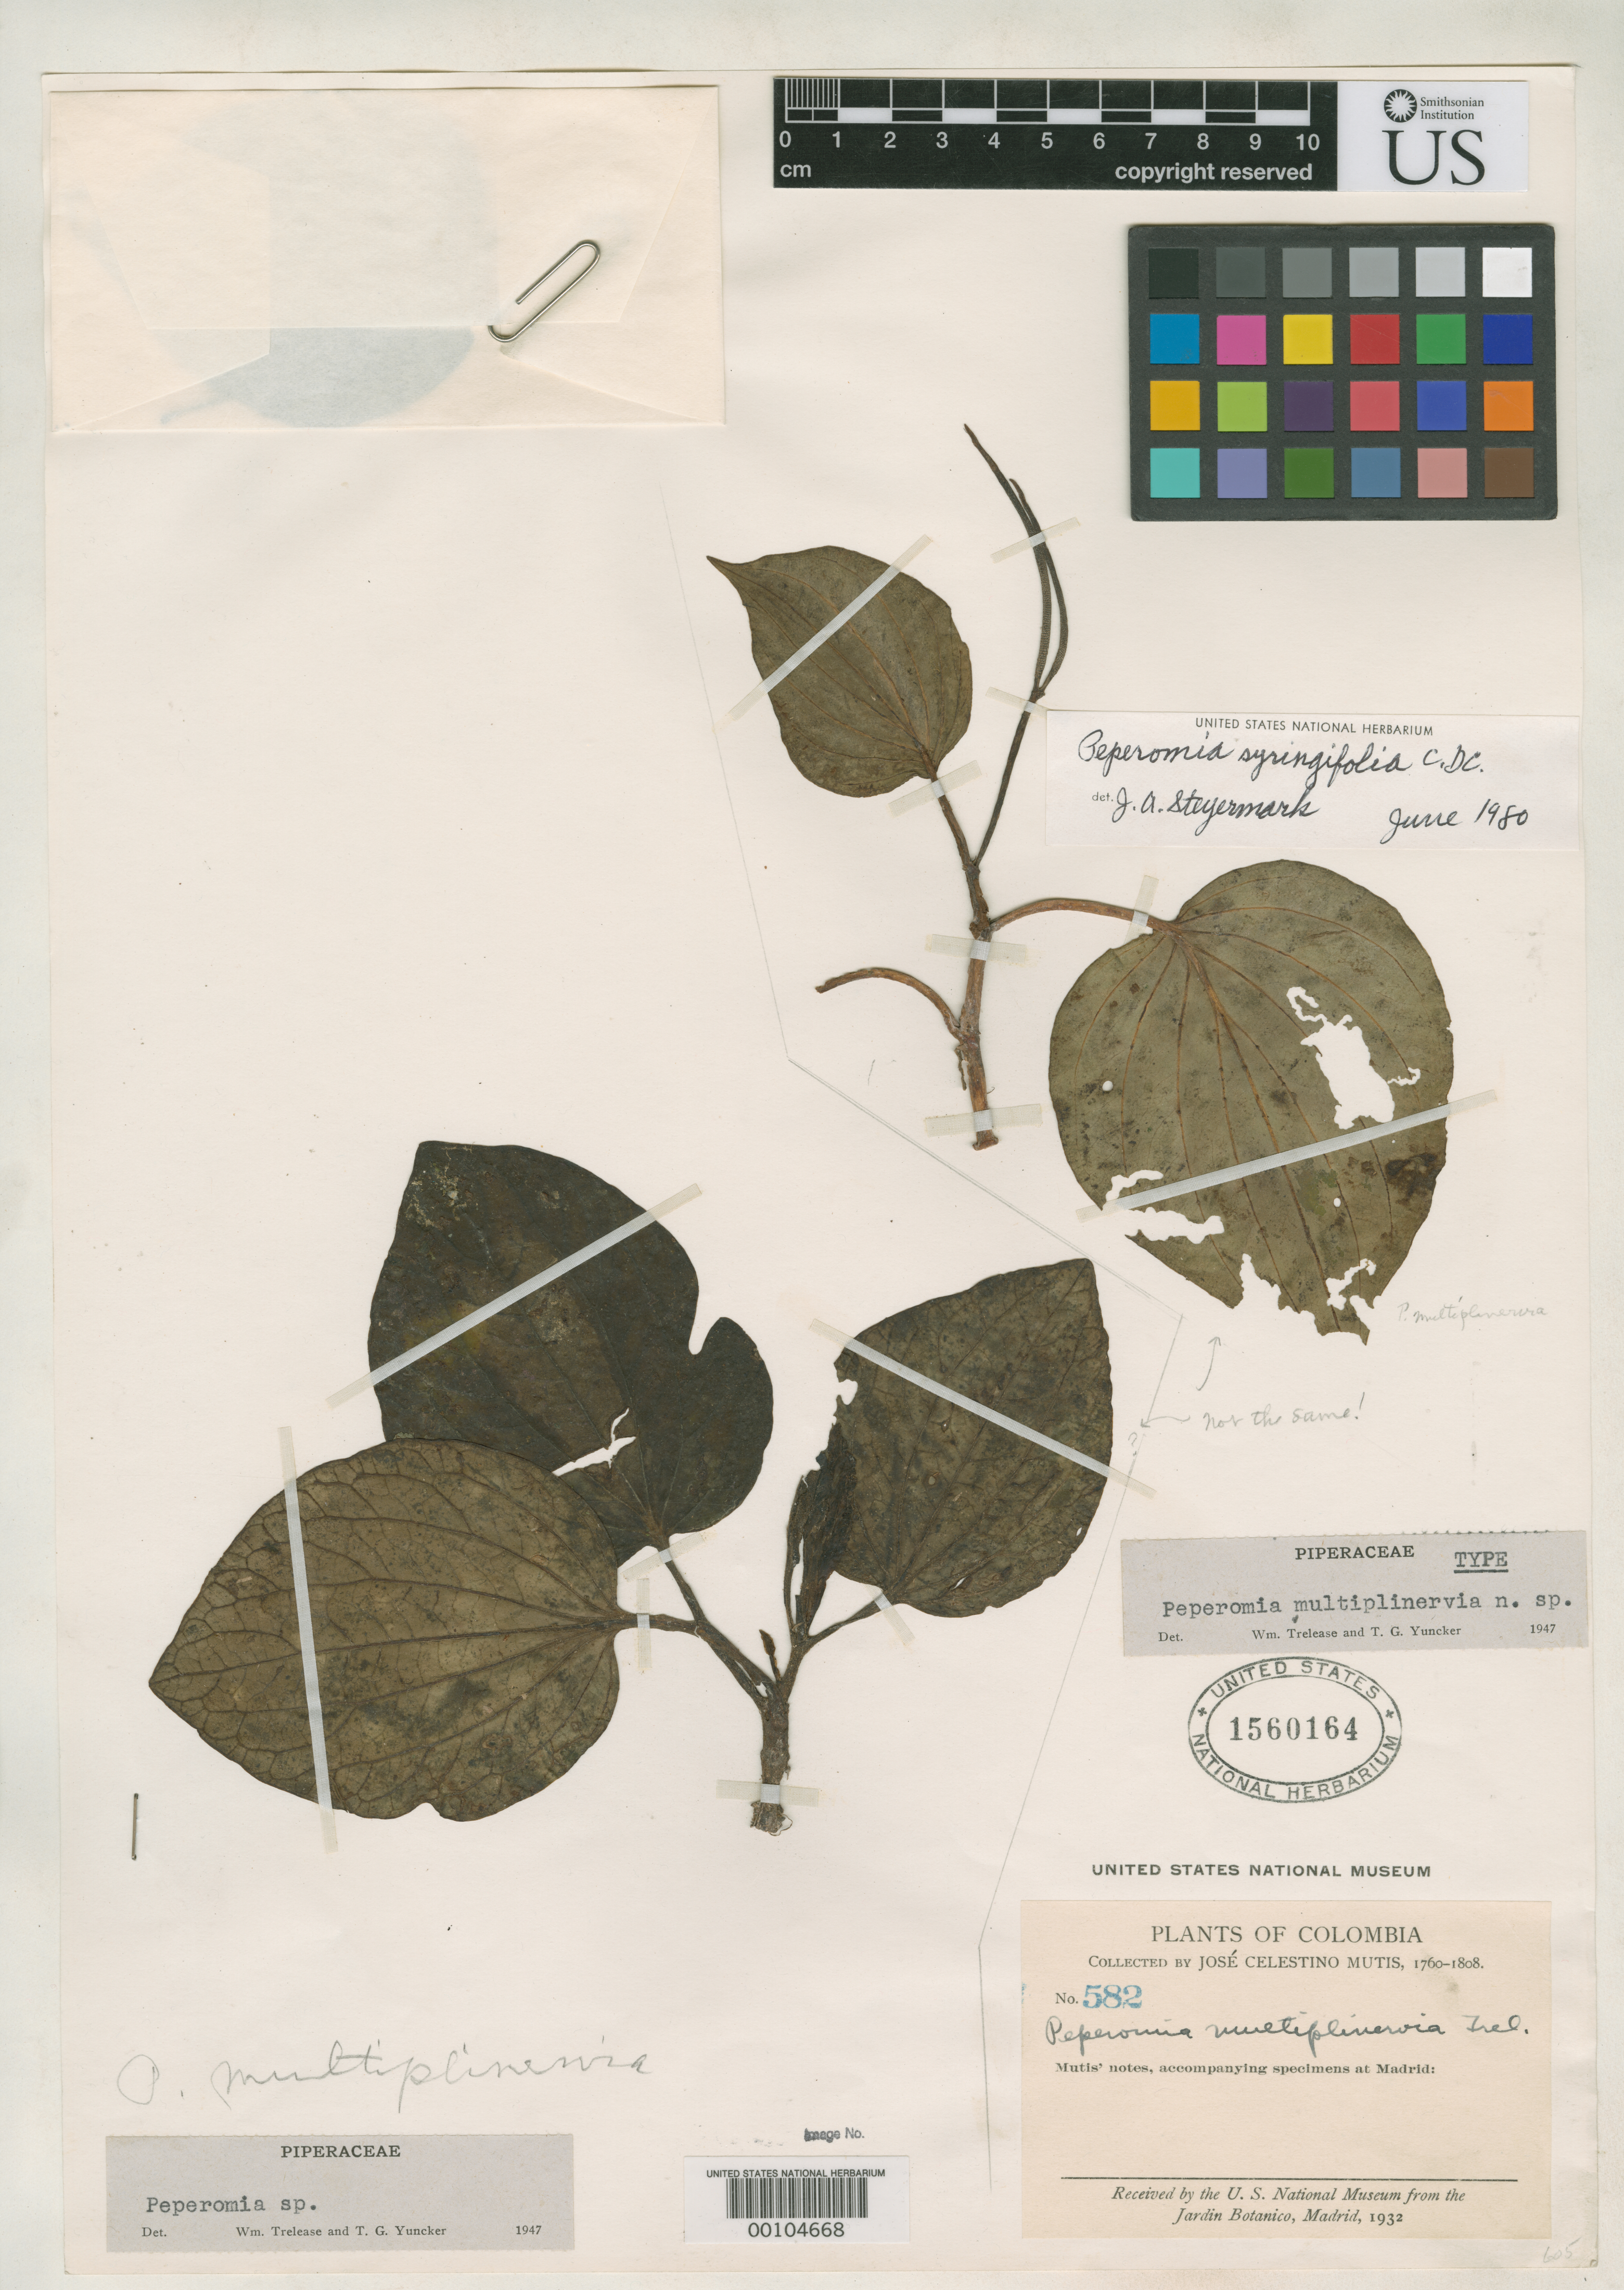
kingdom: Plantae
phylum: Tracheophyta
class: Magnoliopsida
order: Piperales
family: Piperaceae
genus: Peperomia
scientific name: Peperomia multiplinervia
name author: Trel. & Yunck.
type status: Holotype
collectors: J. C. B. Mutis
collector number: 582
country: Colombia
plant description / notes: The name P. multiplinervia Trel. should be rejected.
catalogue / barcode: US 1560164